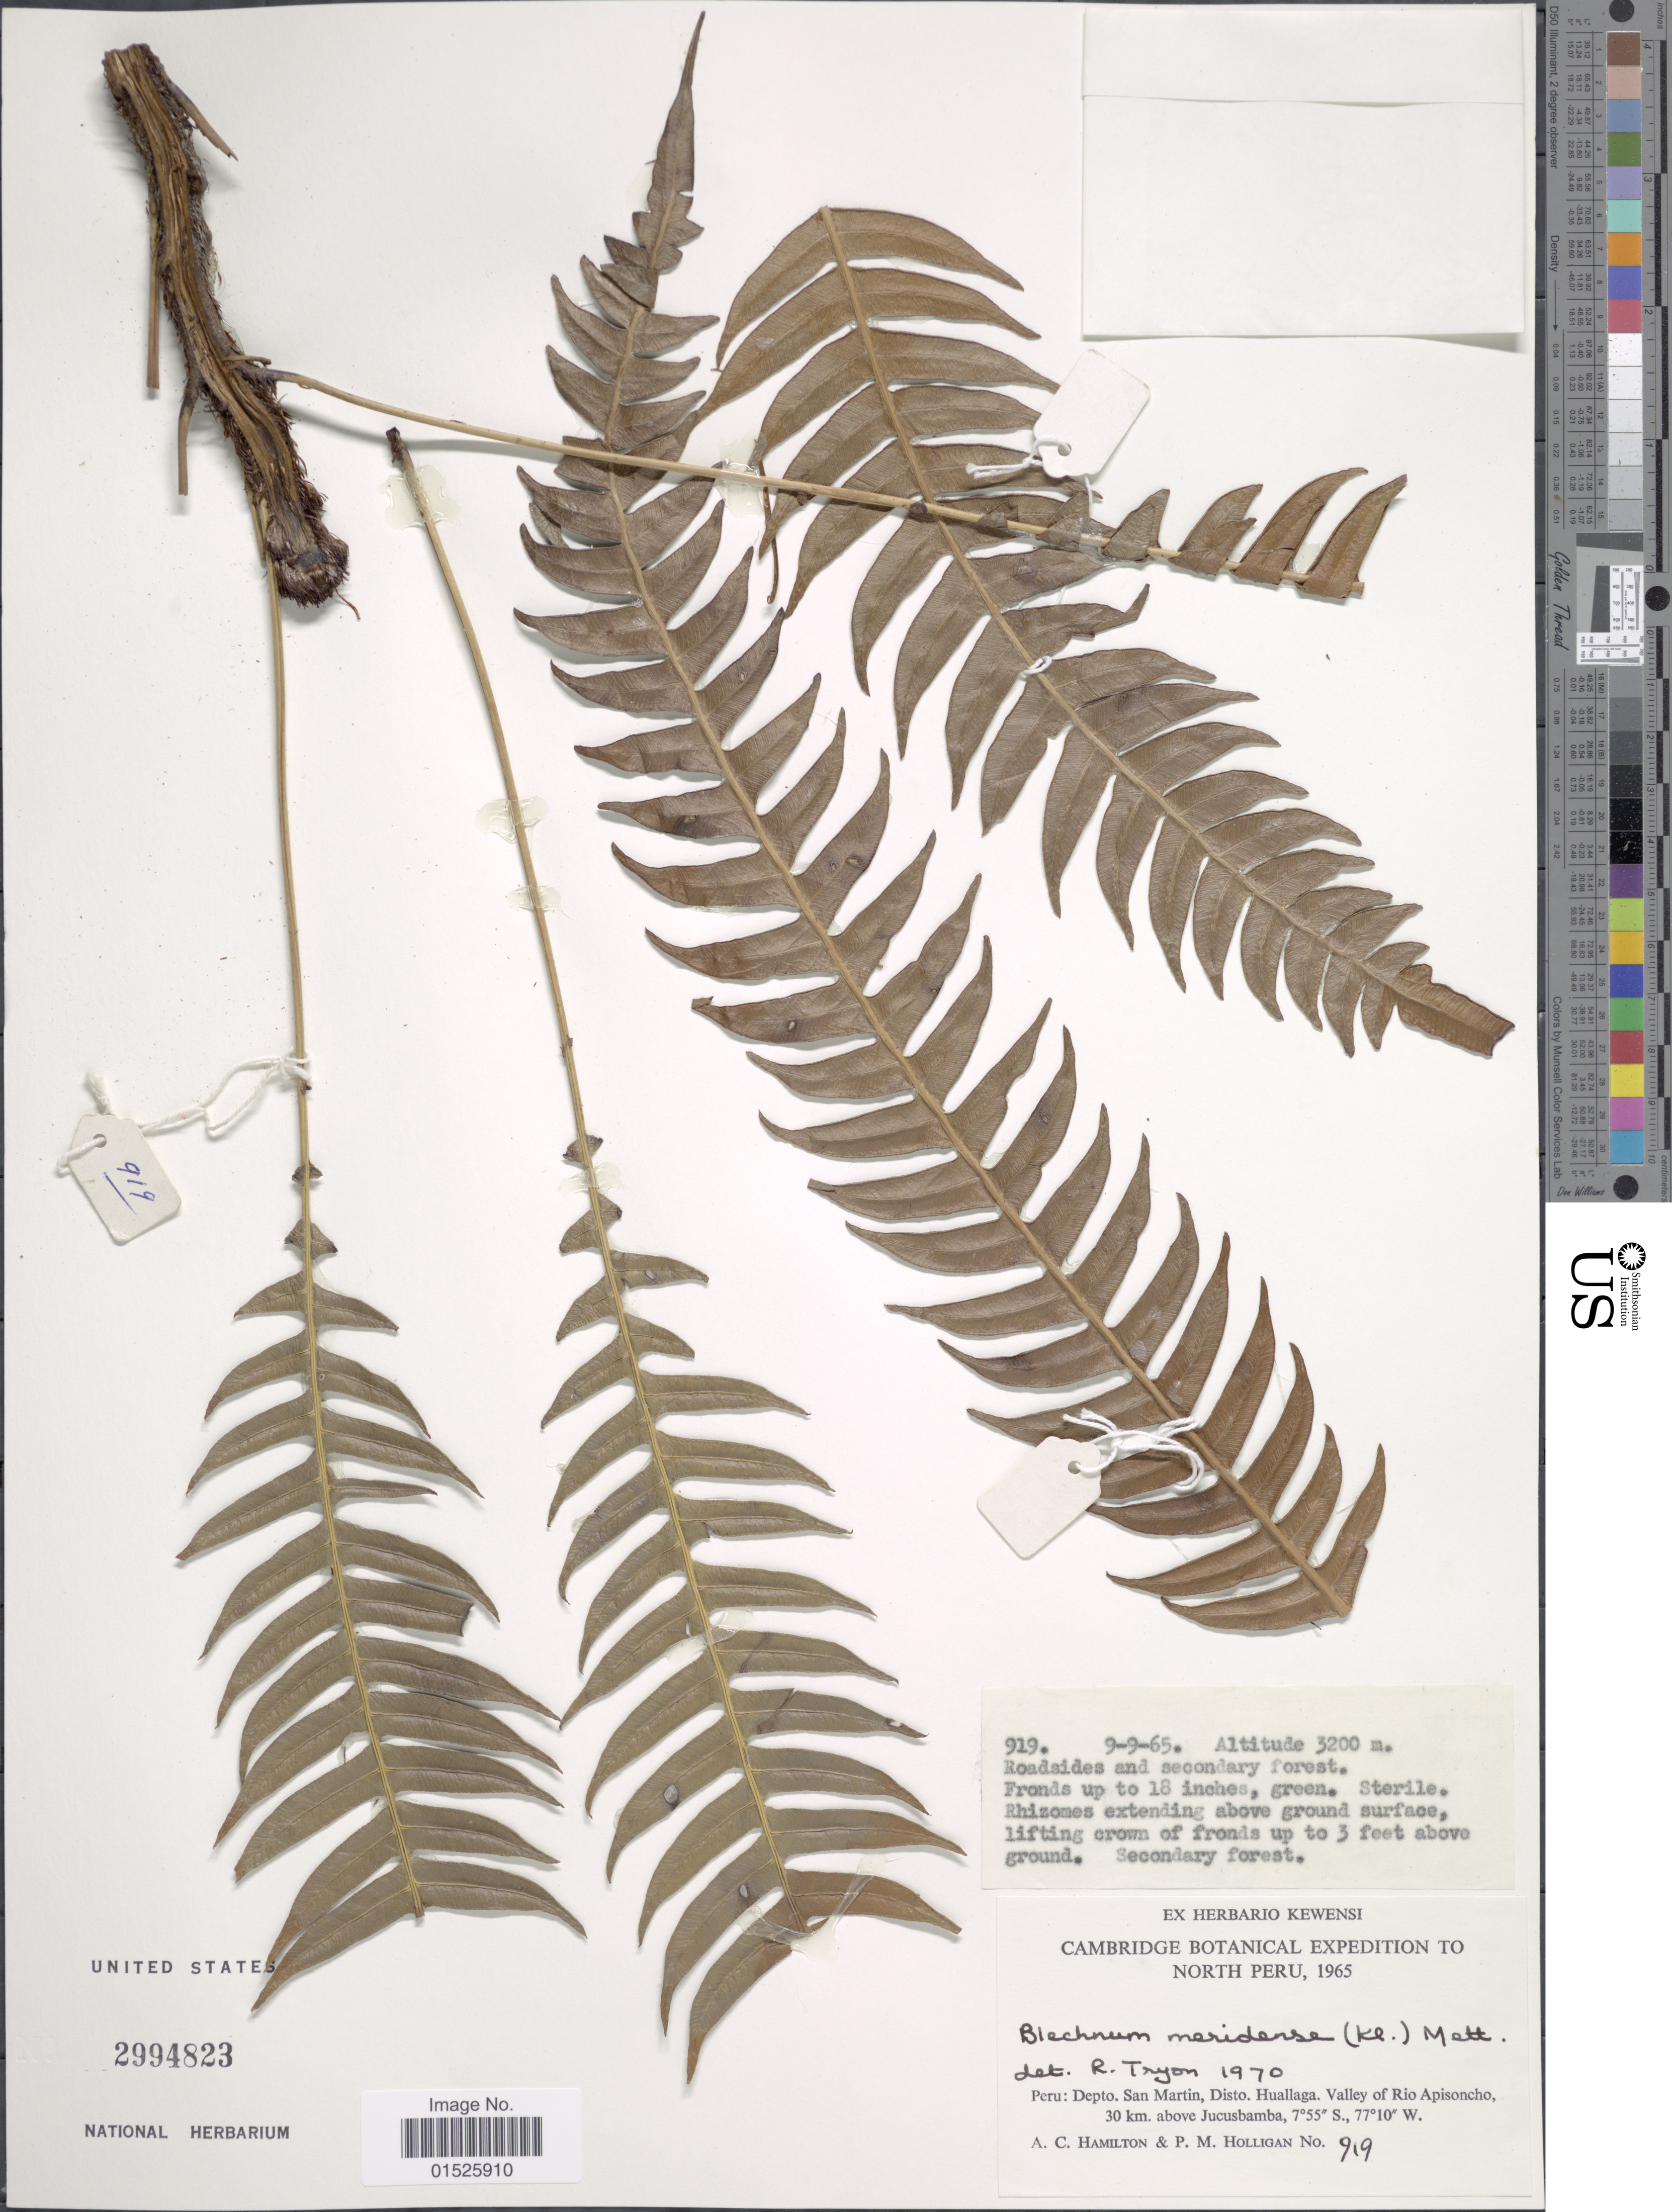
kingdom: Plantae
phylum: Tracheophyta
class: Polypodiopsida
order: Polypodiales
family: Blechnaceae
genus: Blechnum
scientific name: Blechnum fragile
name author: (Liebm.) C.V. Morton & Lellinger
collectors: A. Hamilton & P. Holligan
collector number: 919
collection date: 1965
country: Peru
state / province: San Martín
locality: North Peru. Disto. Huallaga. Valley of Rio Apisoncho, 30 km. above Jucusbamba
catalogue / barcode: US 2994823